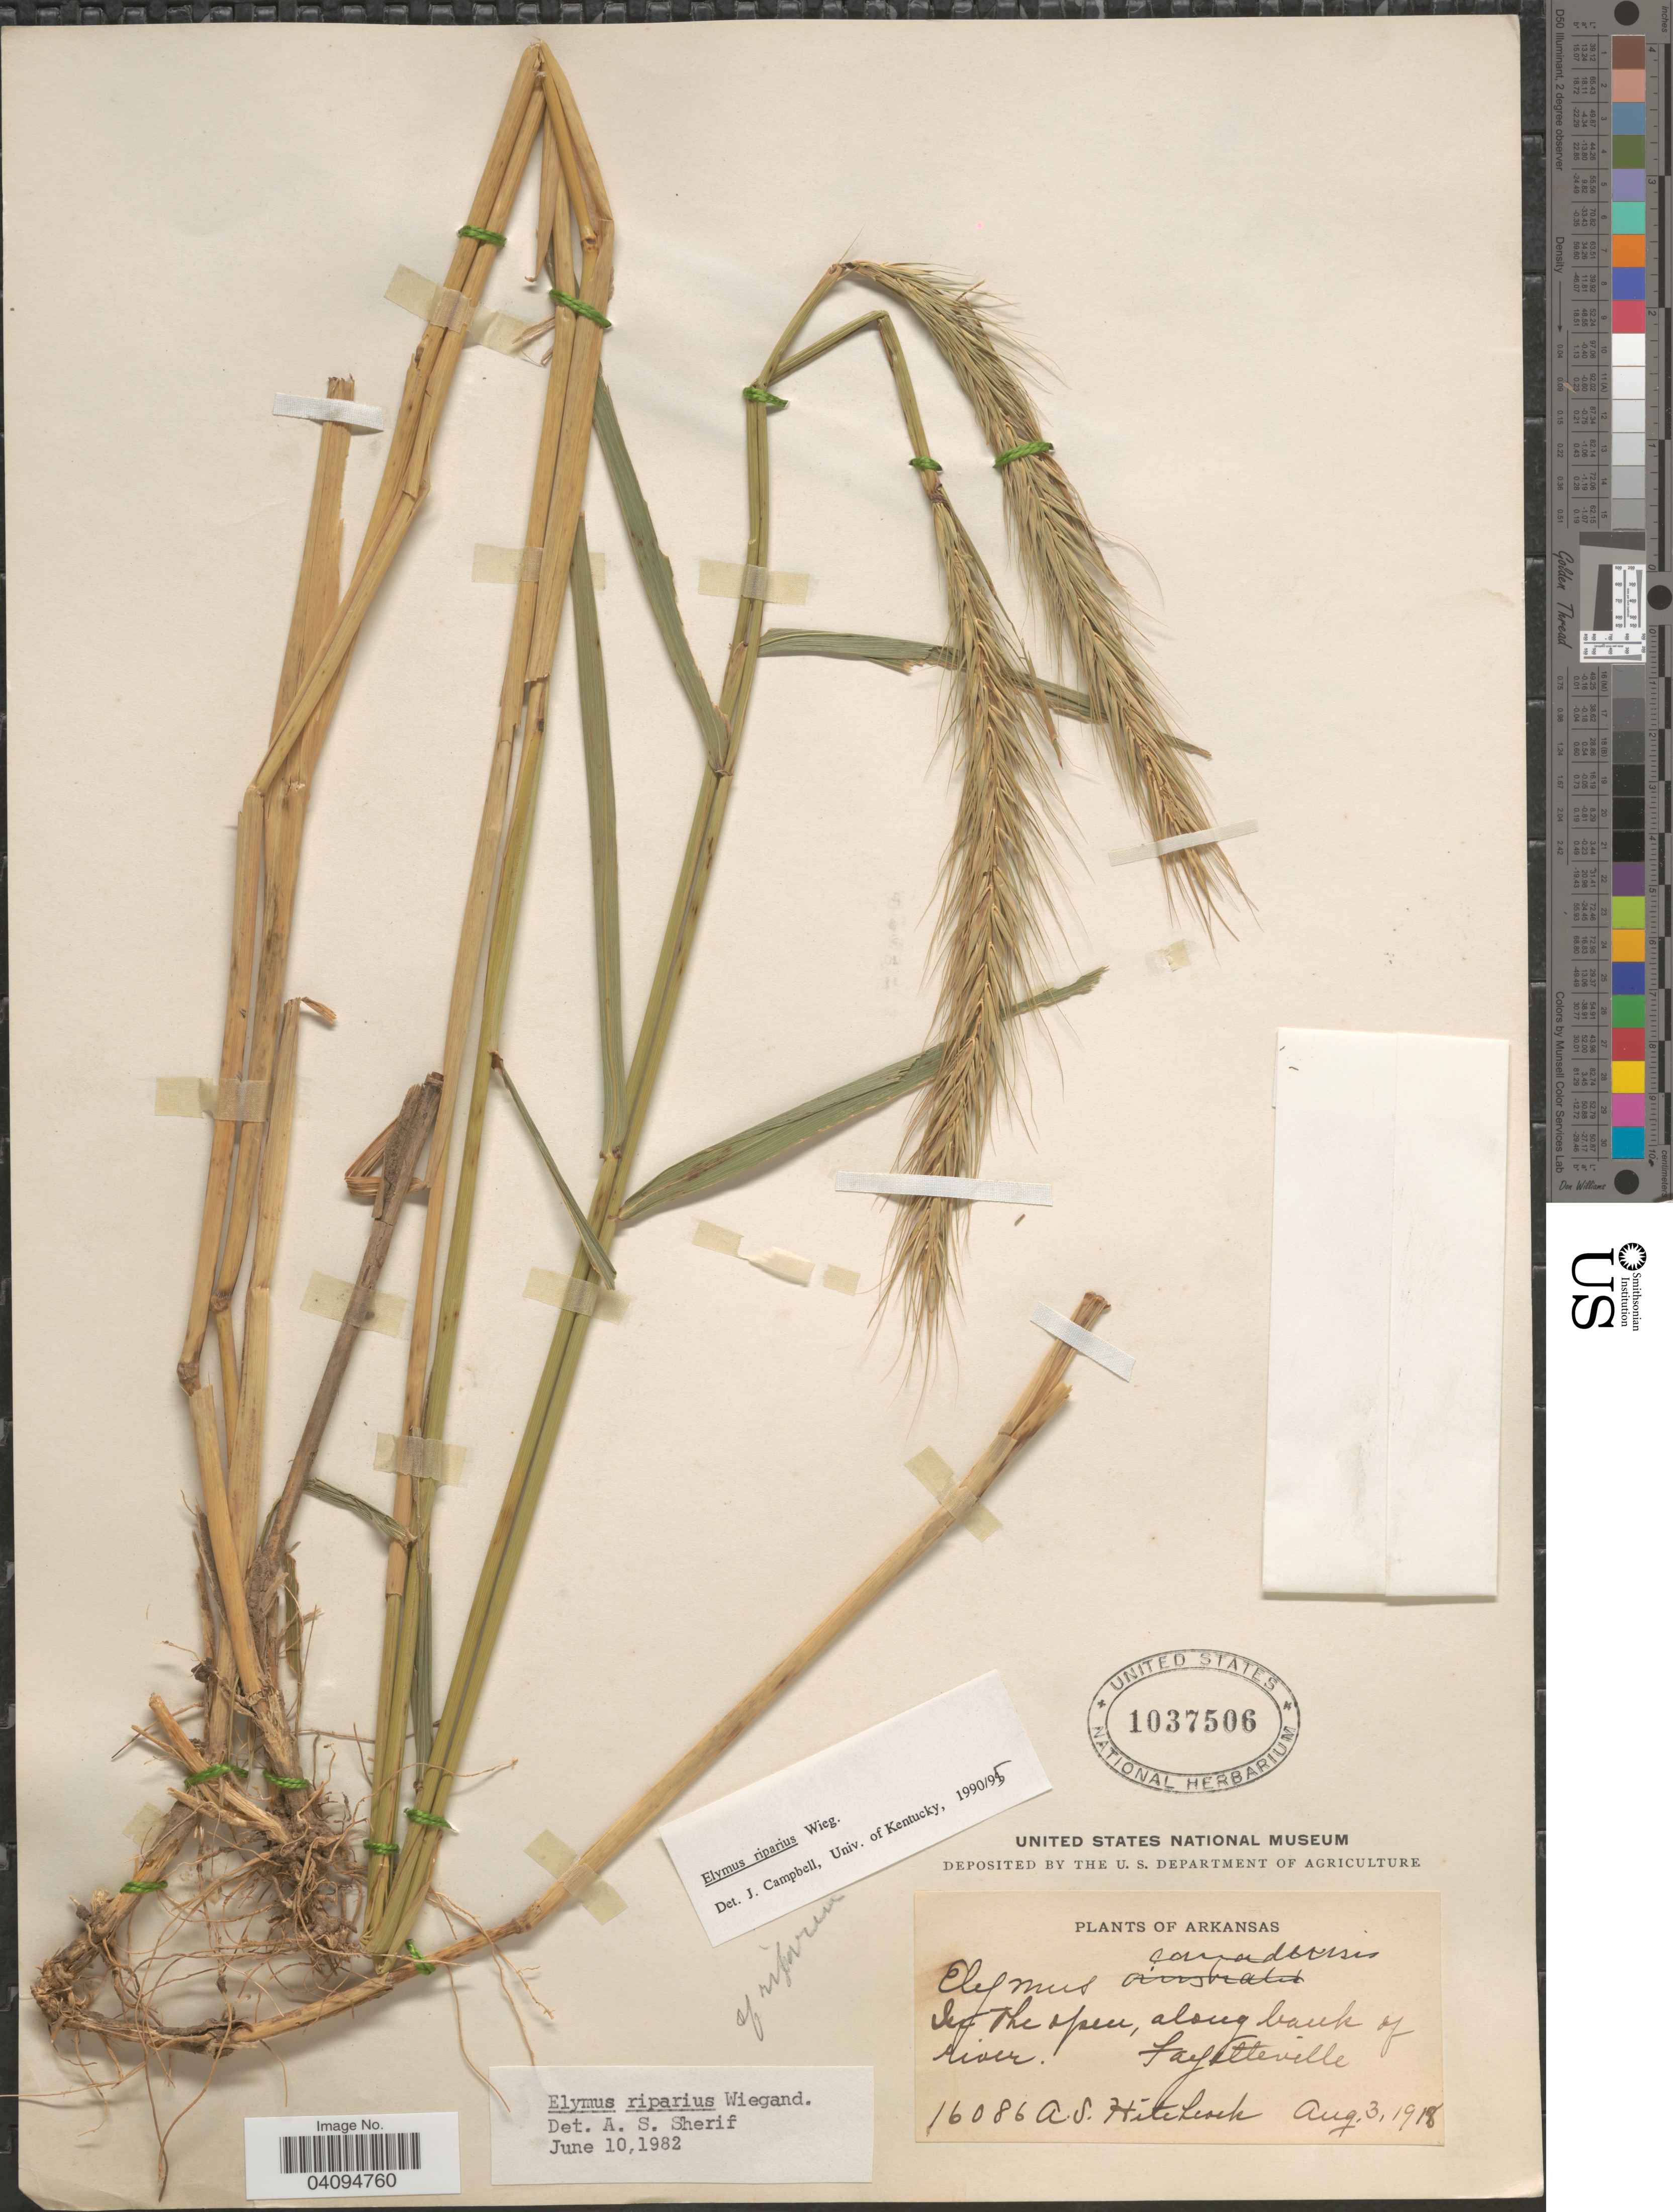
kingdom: Plantae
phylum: Tracheophyta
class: Liliopsida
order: Poales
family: Poaceae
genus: Elymus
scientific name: Elymus riparius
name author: Wiegand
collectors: A. S. Hitchcock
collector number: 16086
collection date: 1918-08-03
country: United States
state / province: Arkansas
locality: In the open, along bank of river. Fayetteville.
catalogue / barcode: US 1037506